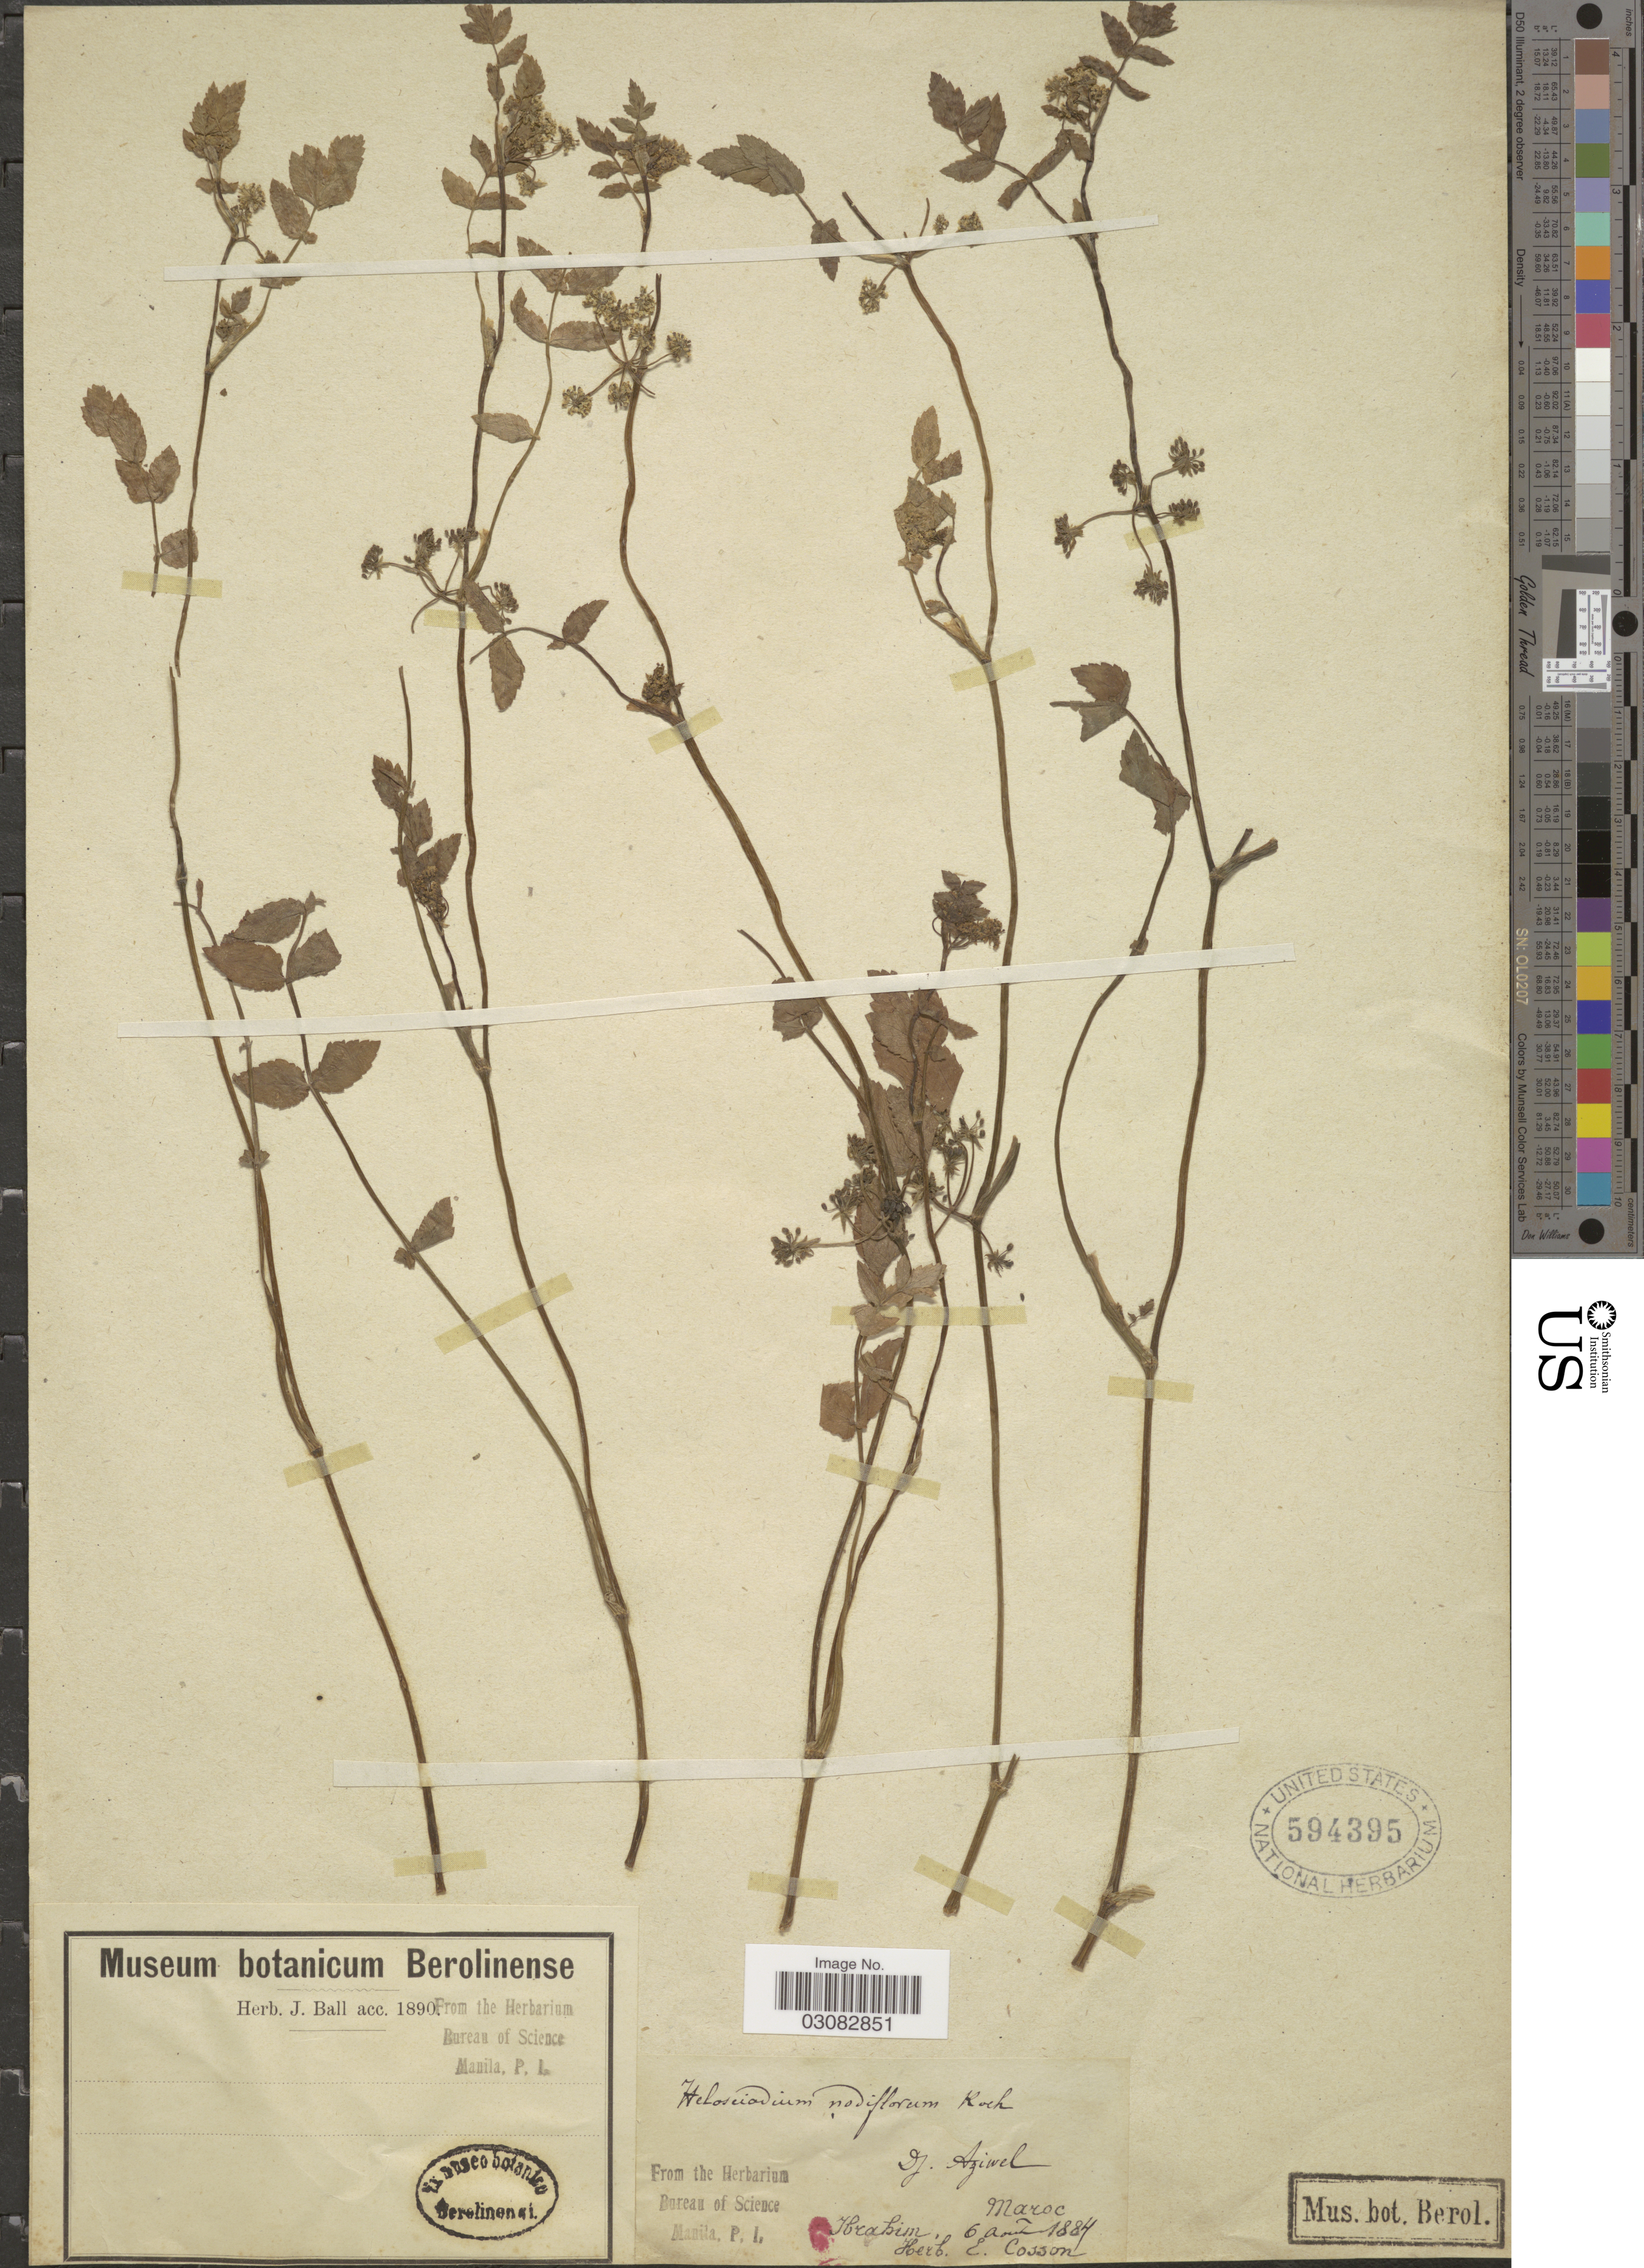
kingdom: Plantae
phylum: Tracheophyta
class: Magnoliopsida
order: Apiales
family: Apiaceae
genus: Apium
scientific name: Apium nodiflorum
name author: (L.) Lag.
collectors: -. Ibrahim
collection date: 1884-08-06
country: Morocco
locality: Dj. Aziwel.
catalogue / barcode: US 594395